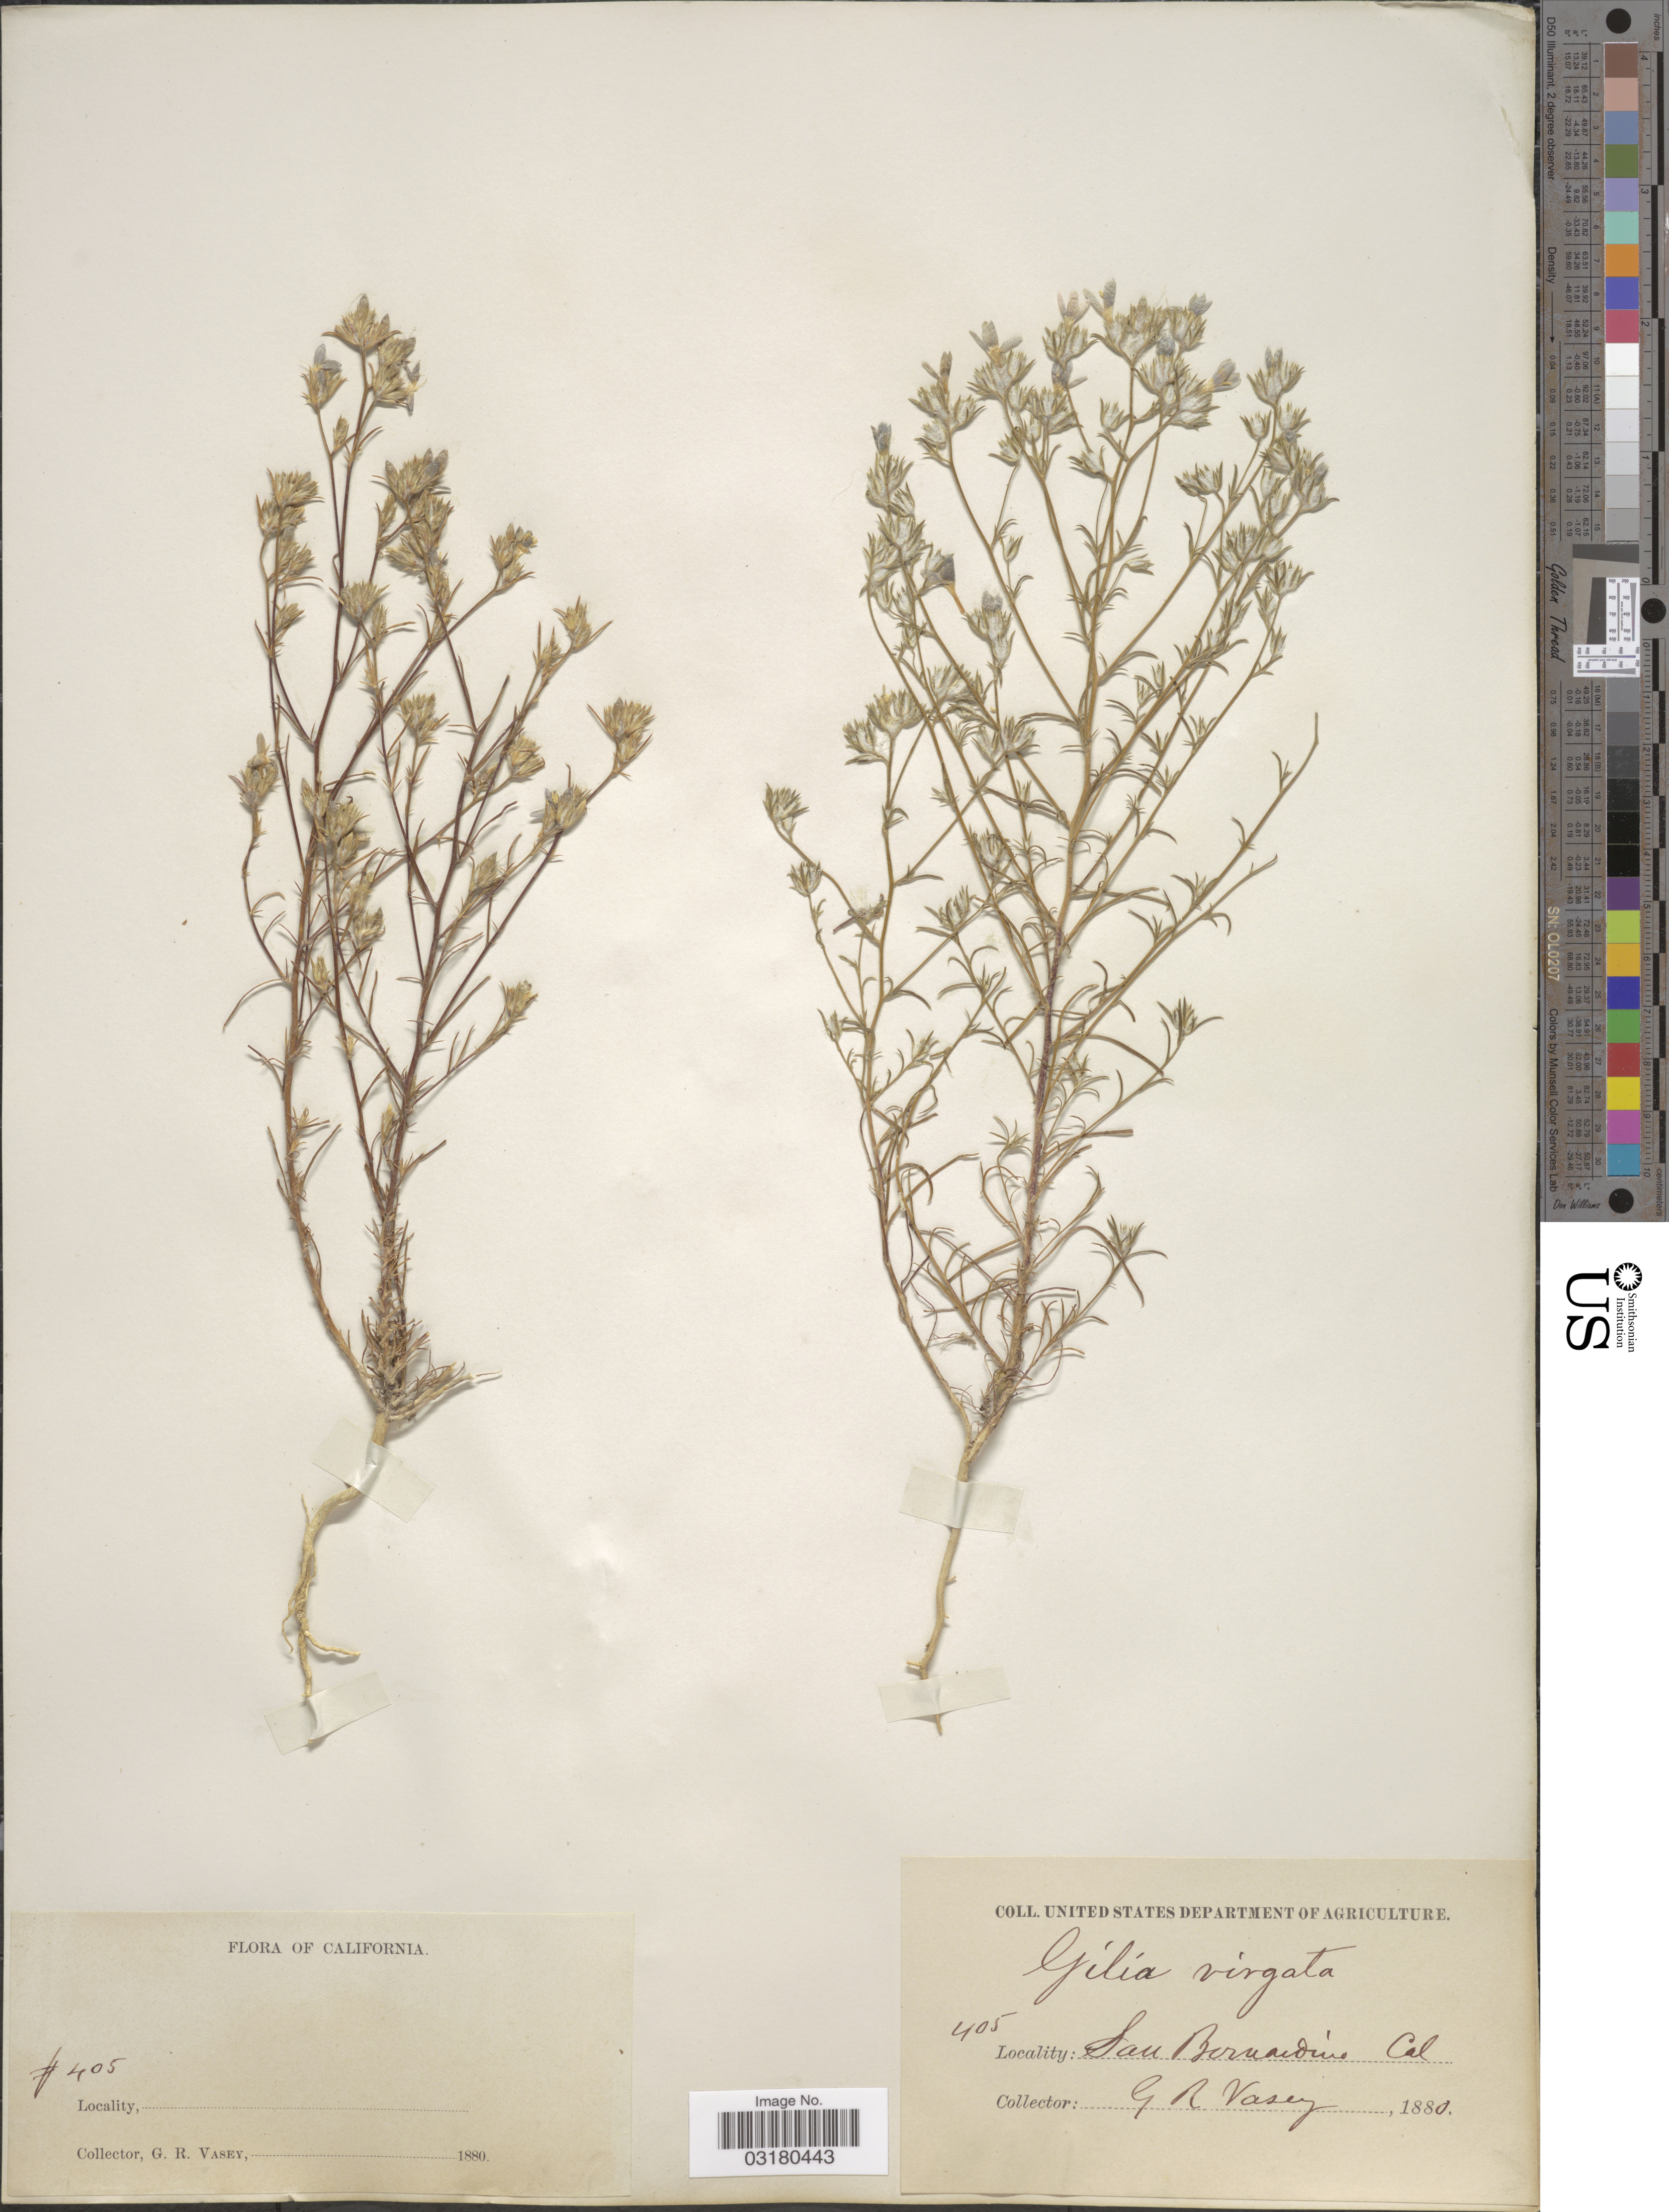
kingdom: Plantae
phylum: Tracheophyta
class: Magnoliopsida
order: Ericales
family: Polemoniaceae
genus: Eriastrum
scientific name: Eriastrum sapphirinum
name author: (Eastw.) H. Mason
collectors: G. R. Vasey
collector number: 405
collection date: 1880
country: United States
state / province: California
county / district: San Bernardino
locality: San Bernardino.